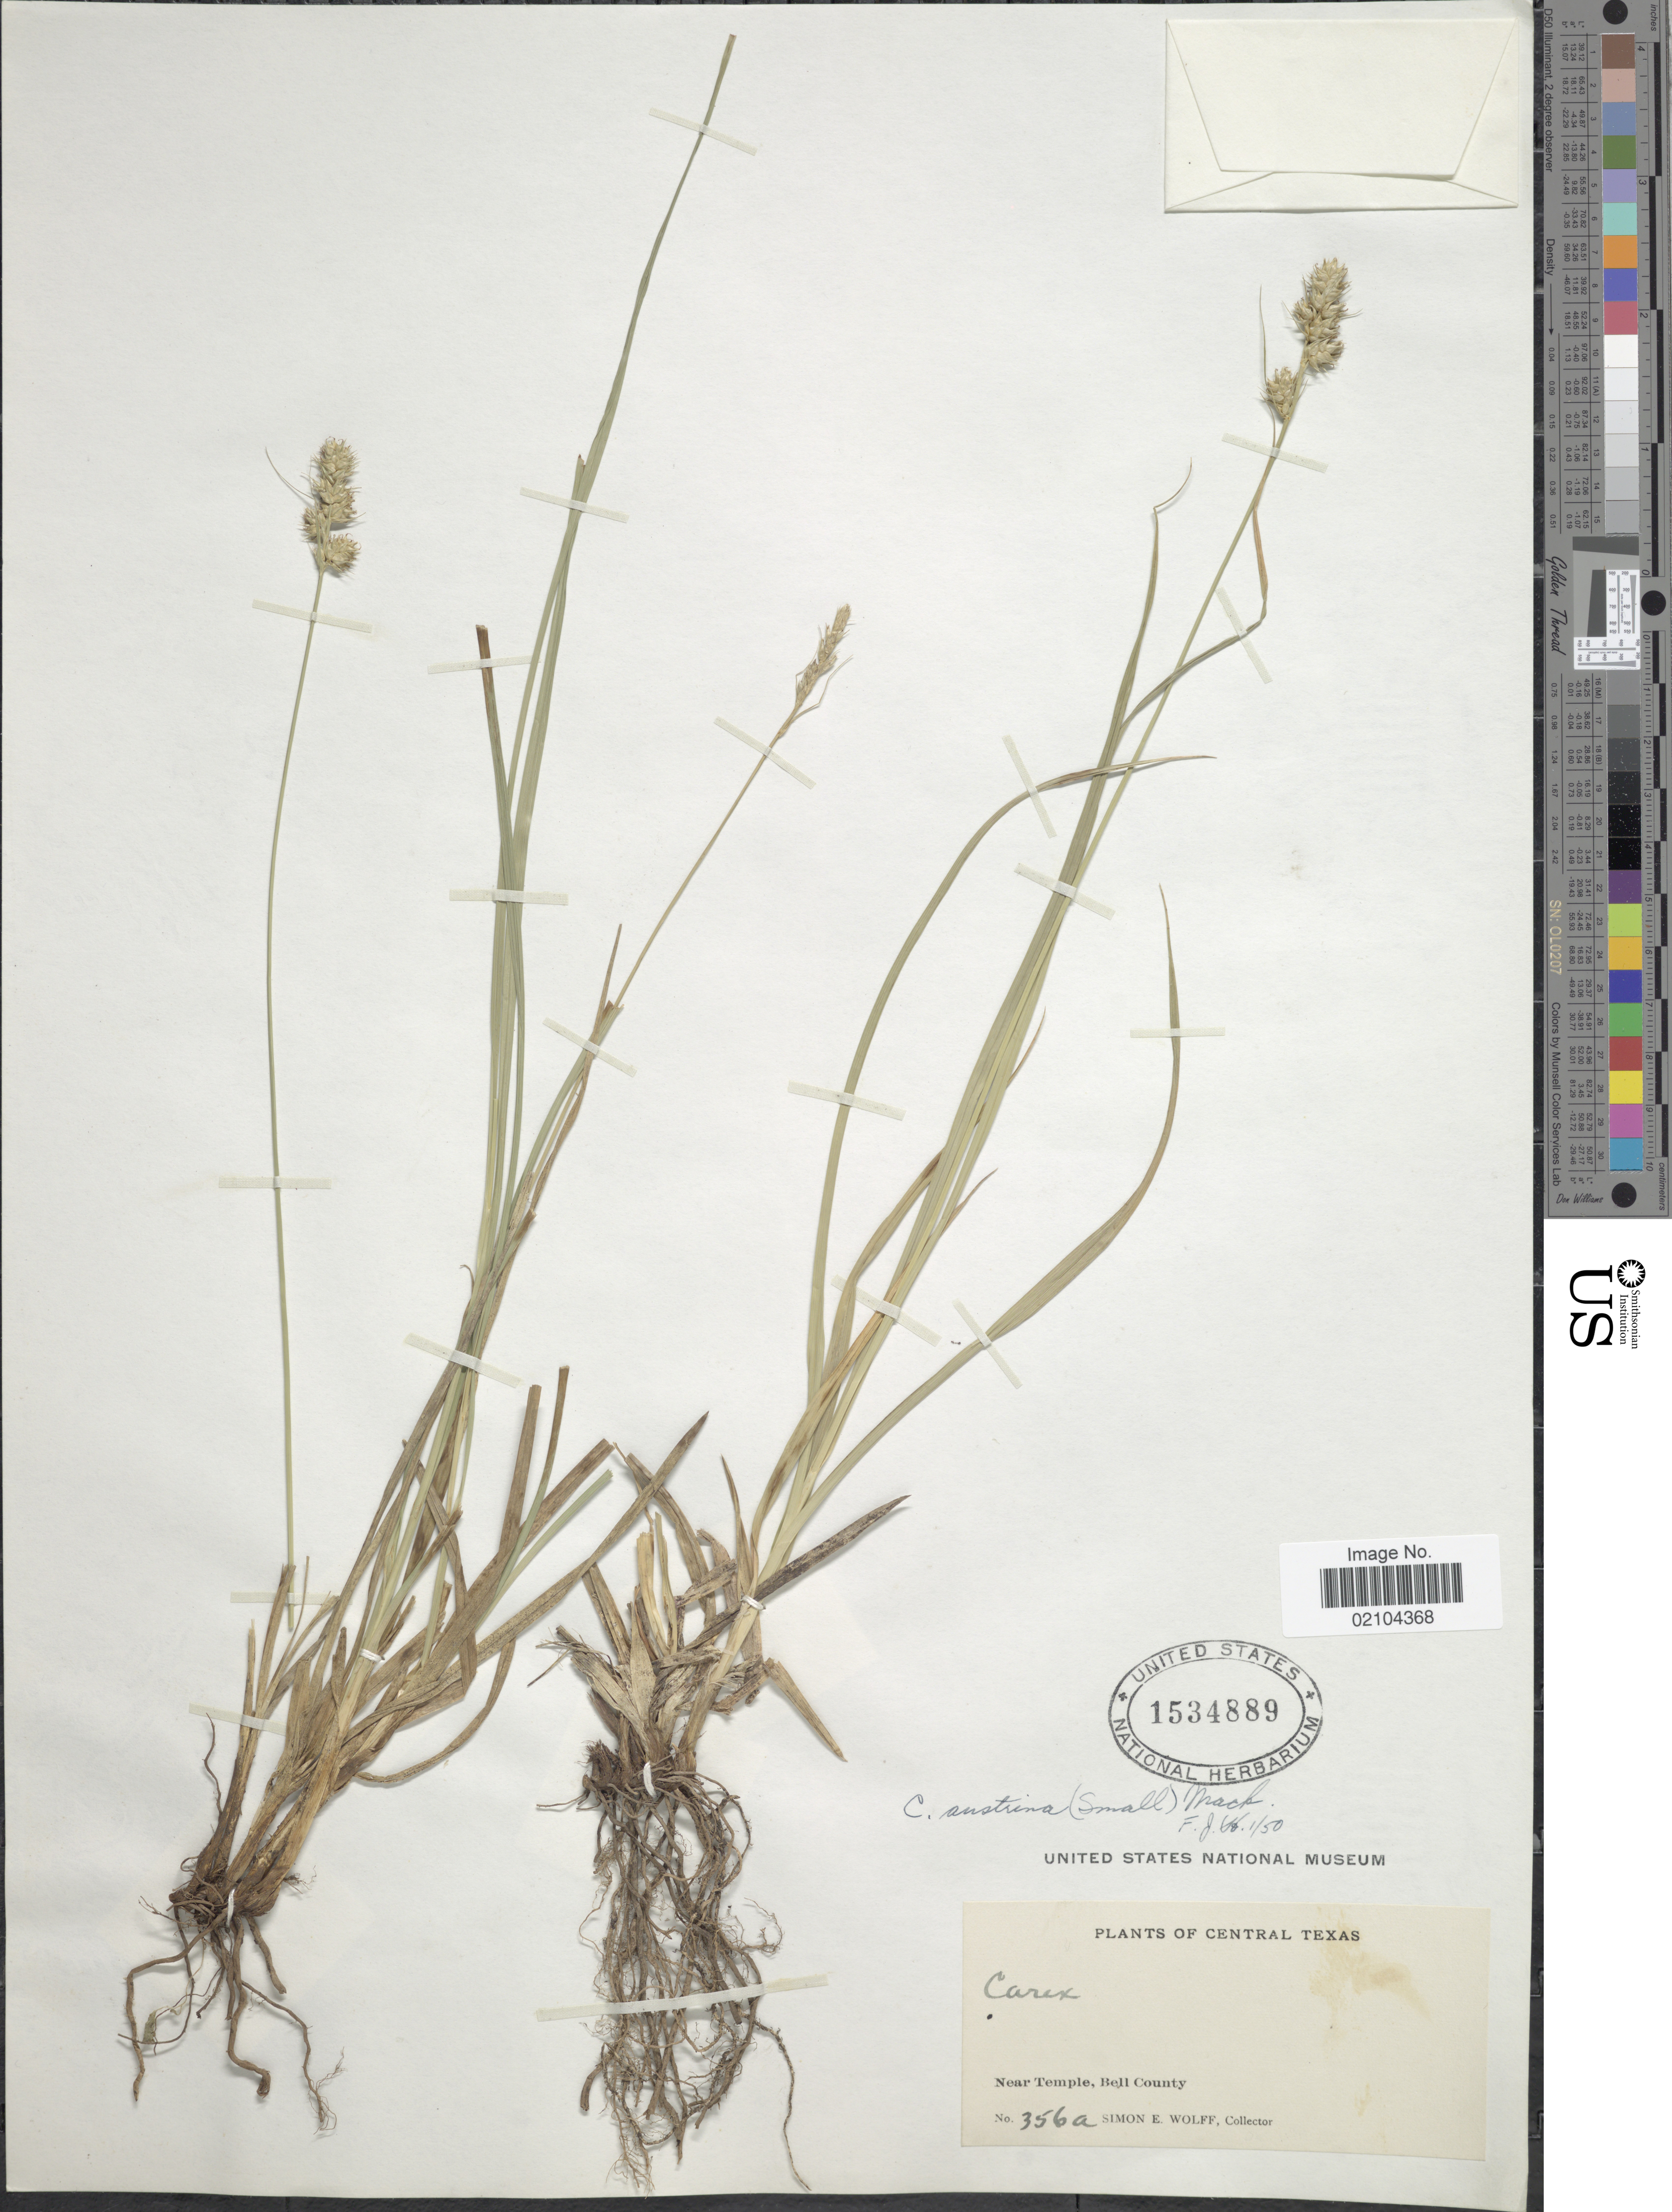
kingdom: Plantae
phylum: Tracheophyta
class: Liliopsida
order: Poales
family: Cyperaceae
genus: Carex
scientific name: Carex austrina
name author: Mack.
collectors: S. E. Wolff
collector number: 356a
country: United States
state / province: Texas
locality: Central Texas, near Temple, Bell County.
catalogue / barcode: US 1534889